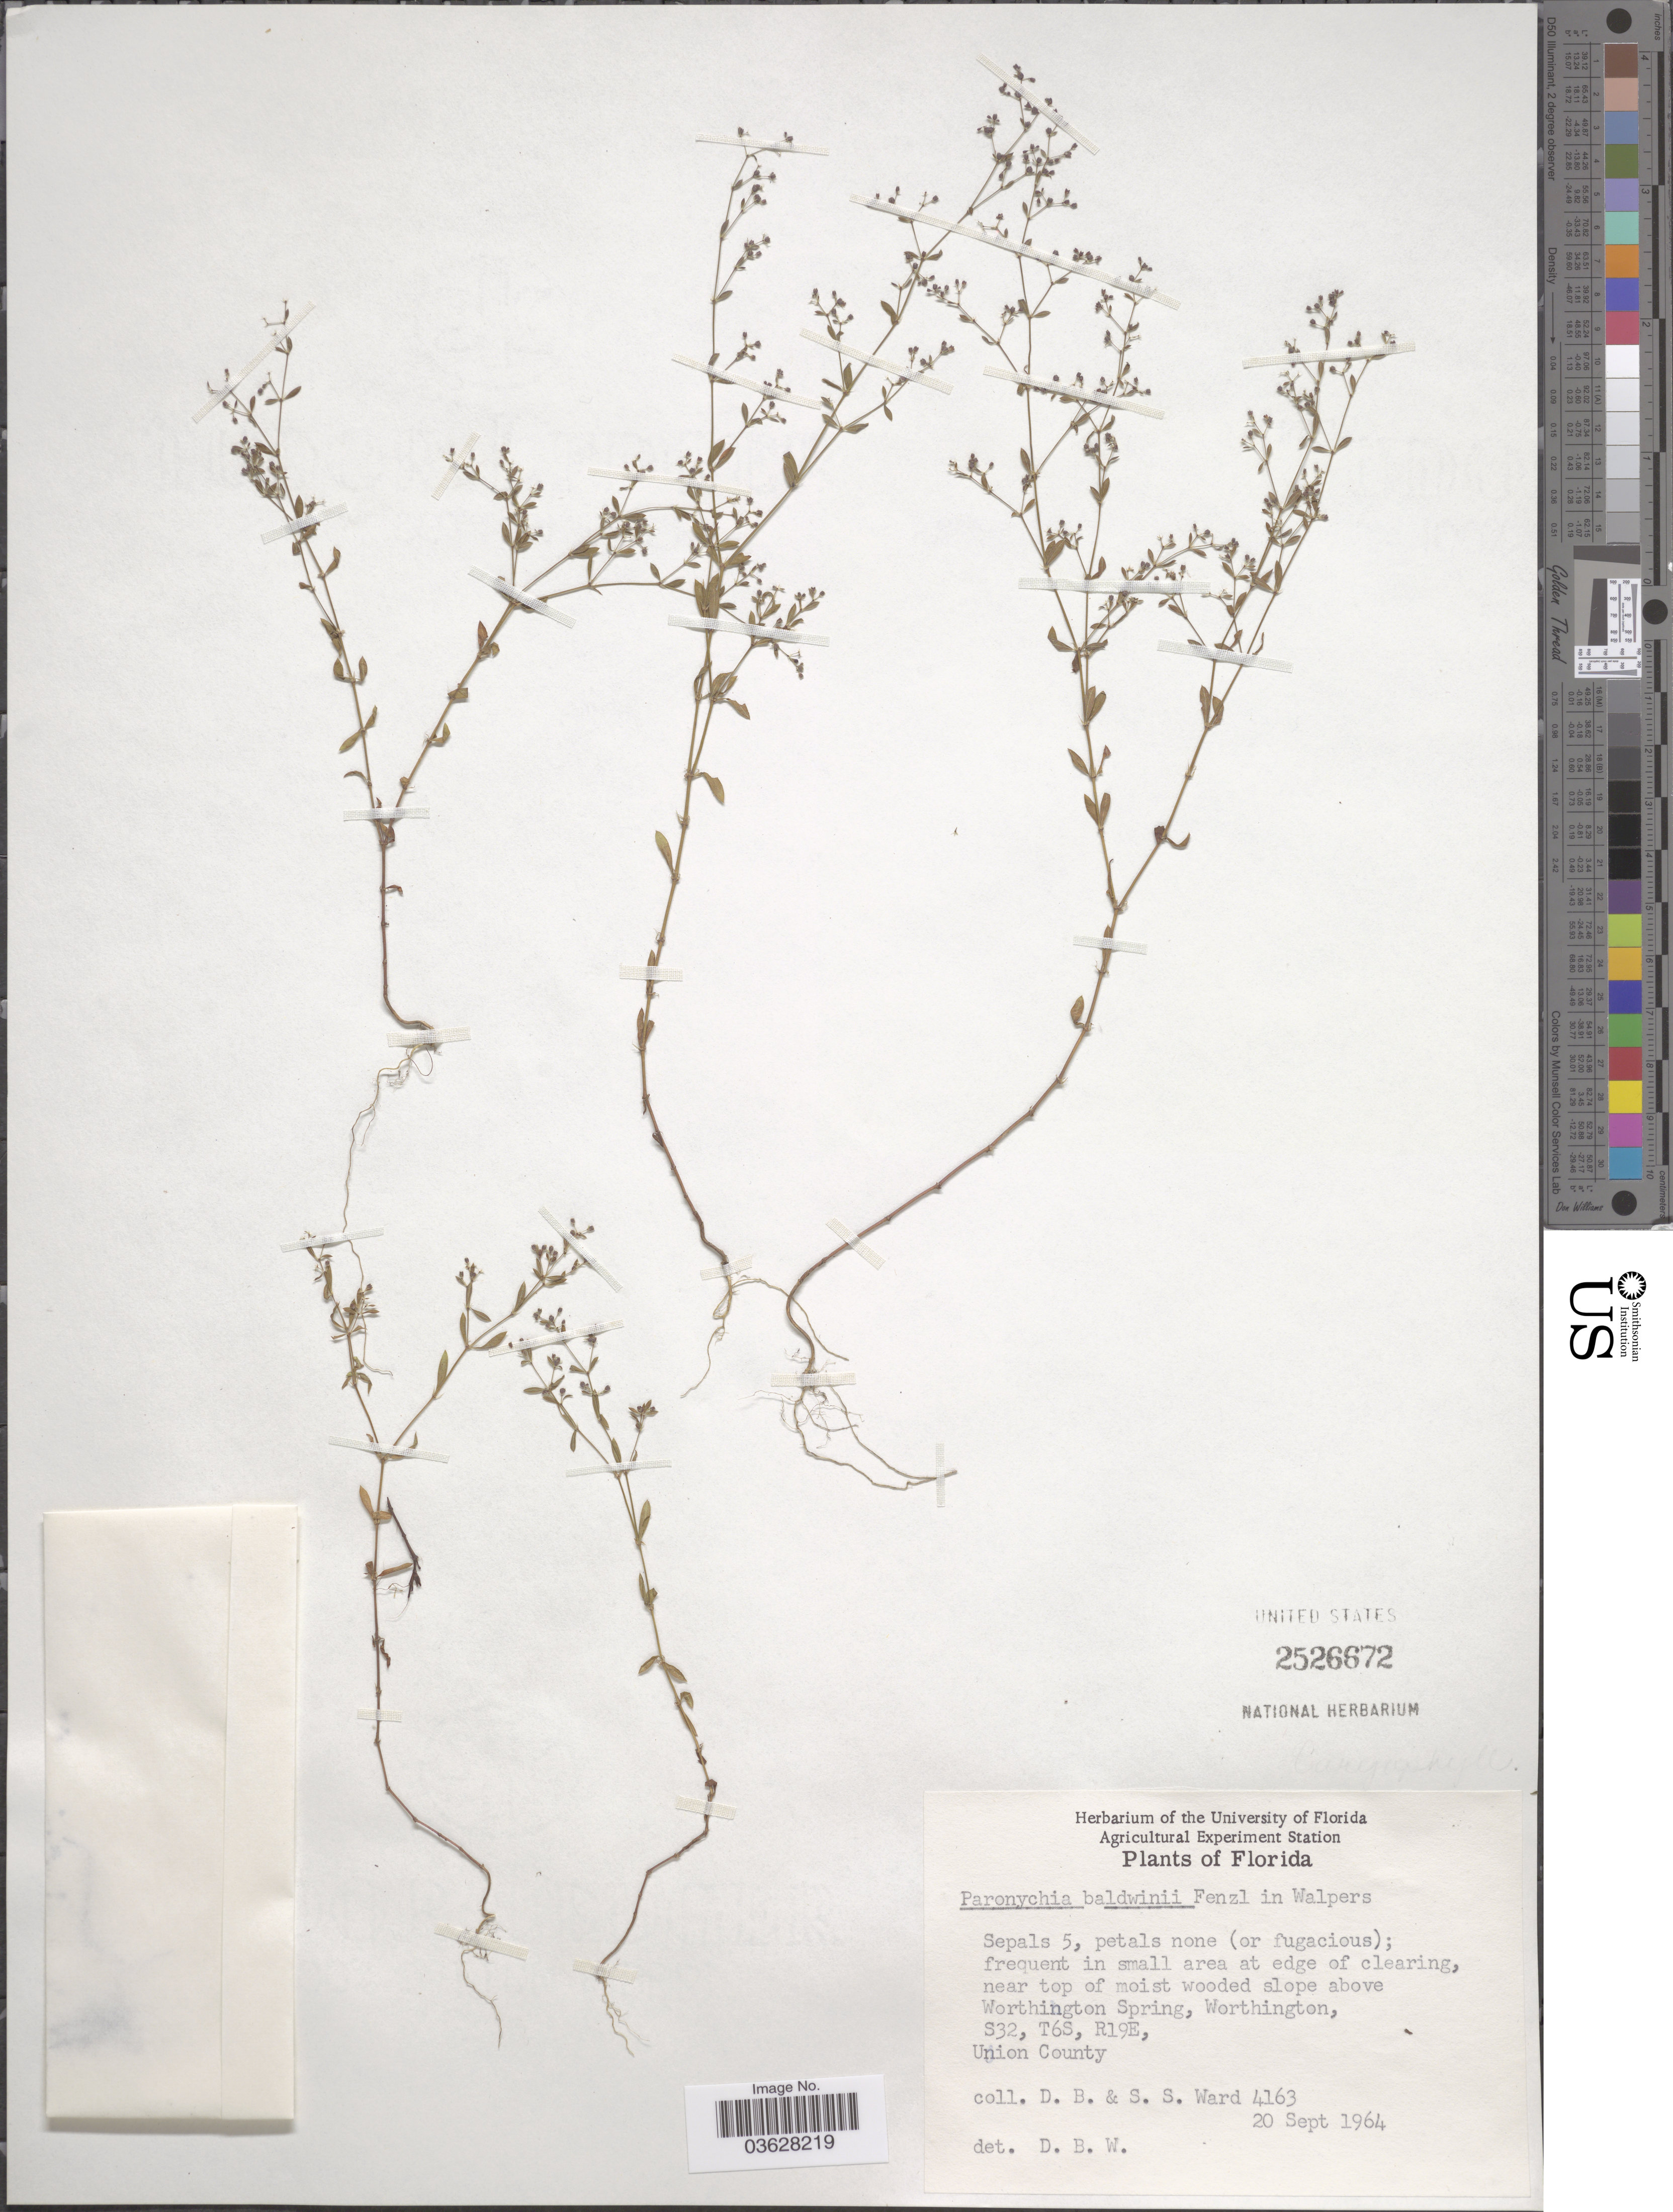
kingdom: Plantae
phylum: Tracheophyta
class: Magnoliopsida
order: Caryophyllales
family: Caryophyllaceae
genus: Paronychia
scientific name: Paronychia baldwinii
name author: (A. Gray & Torr.) Fenzl ex Walp.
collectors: D. B. Ward & S. S. Ward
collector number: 4163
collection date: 1964-09-20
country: United States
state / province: Florida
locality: Frequent in small area at edge of clearing, near top of moist wooded slope above Worthington Spring, Worthington. S32, T6S, R19E. Union County.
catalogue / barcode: US 2526672